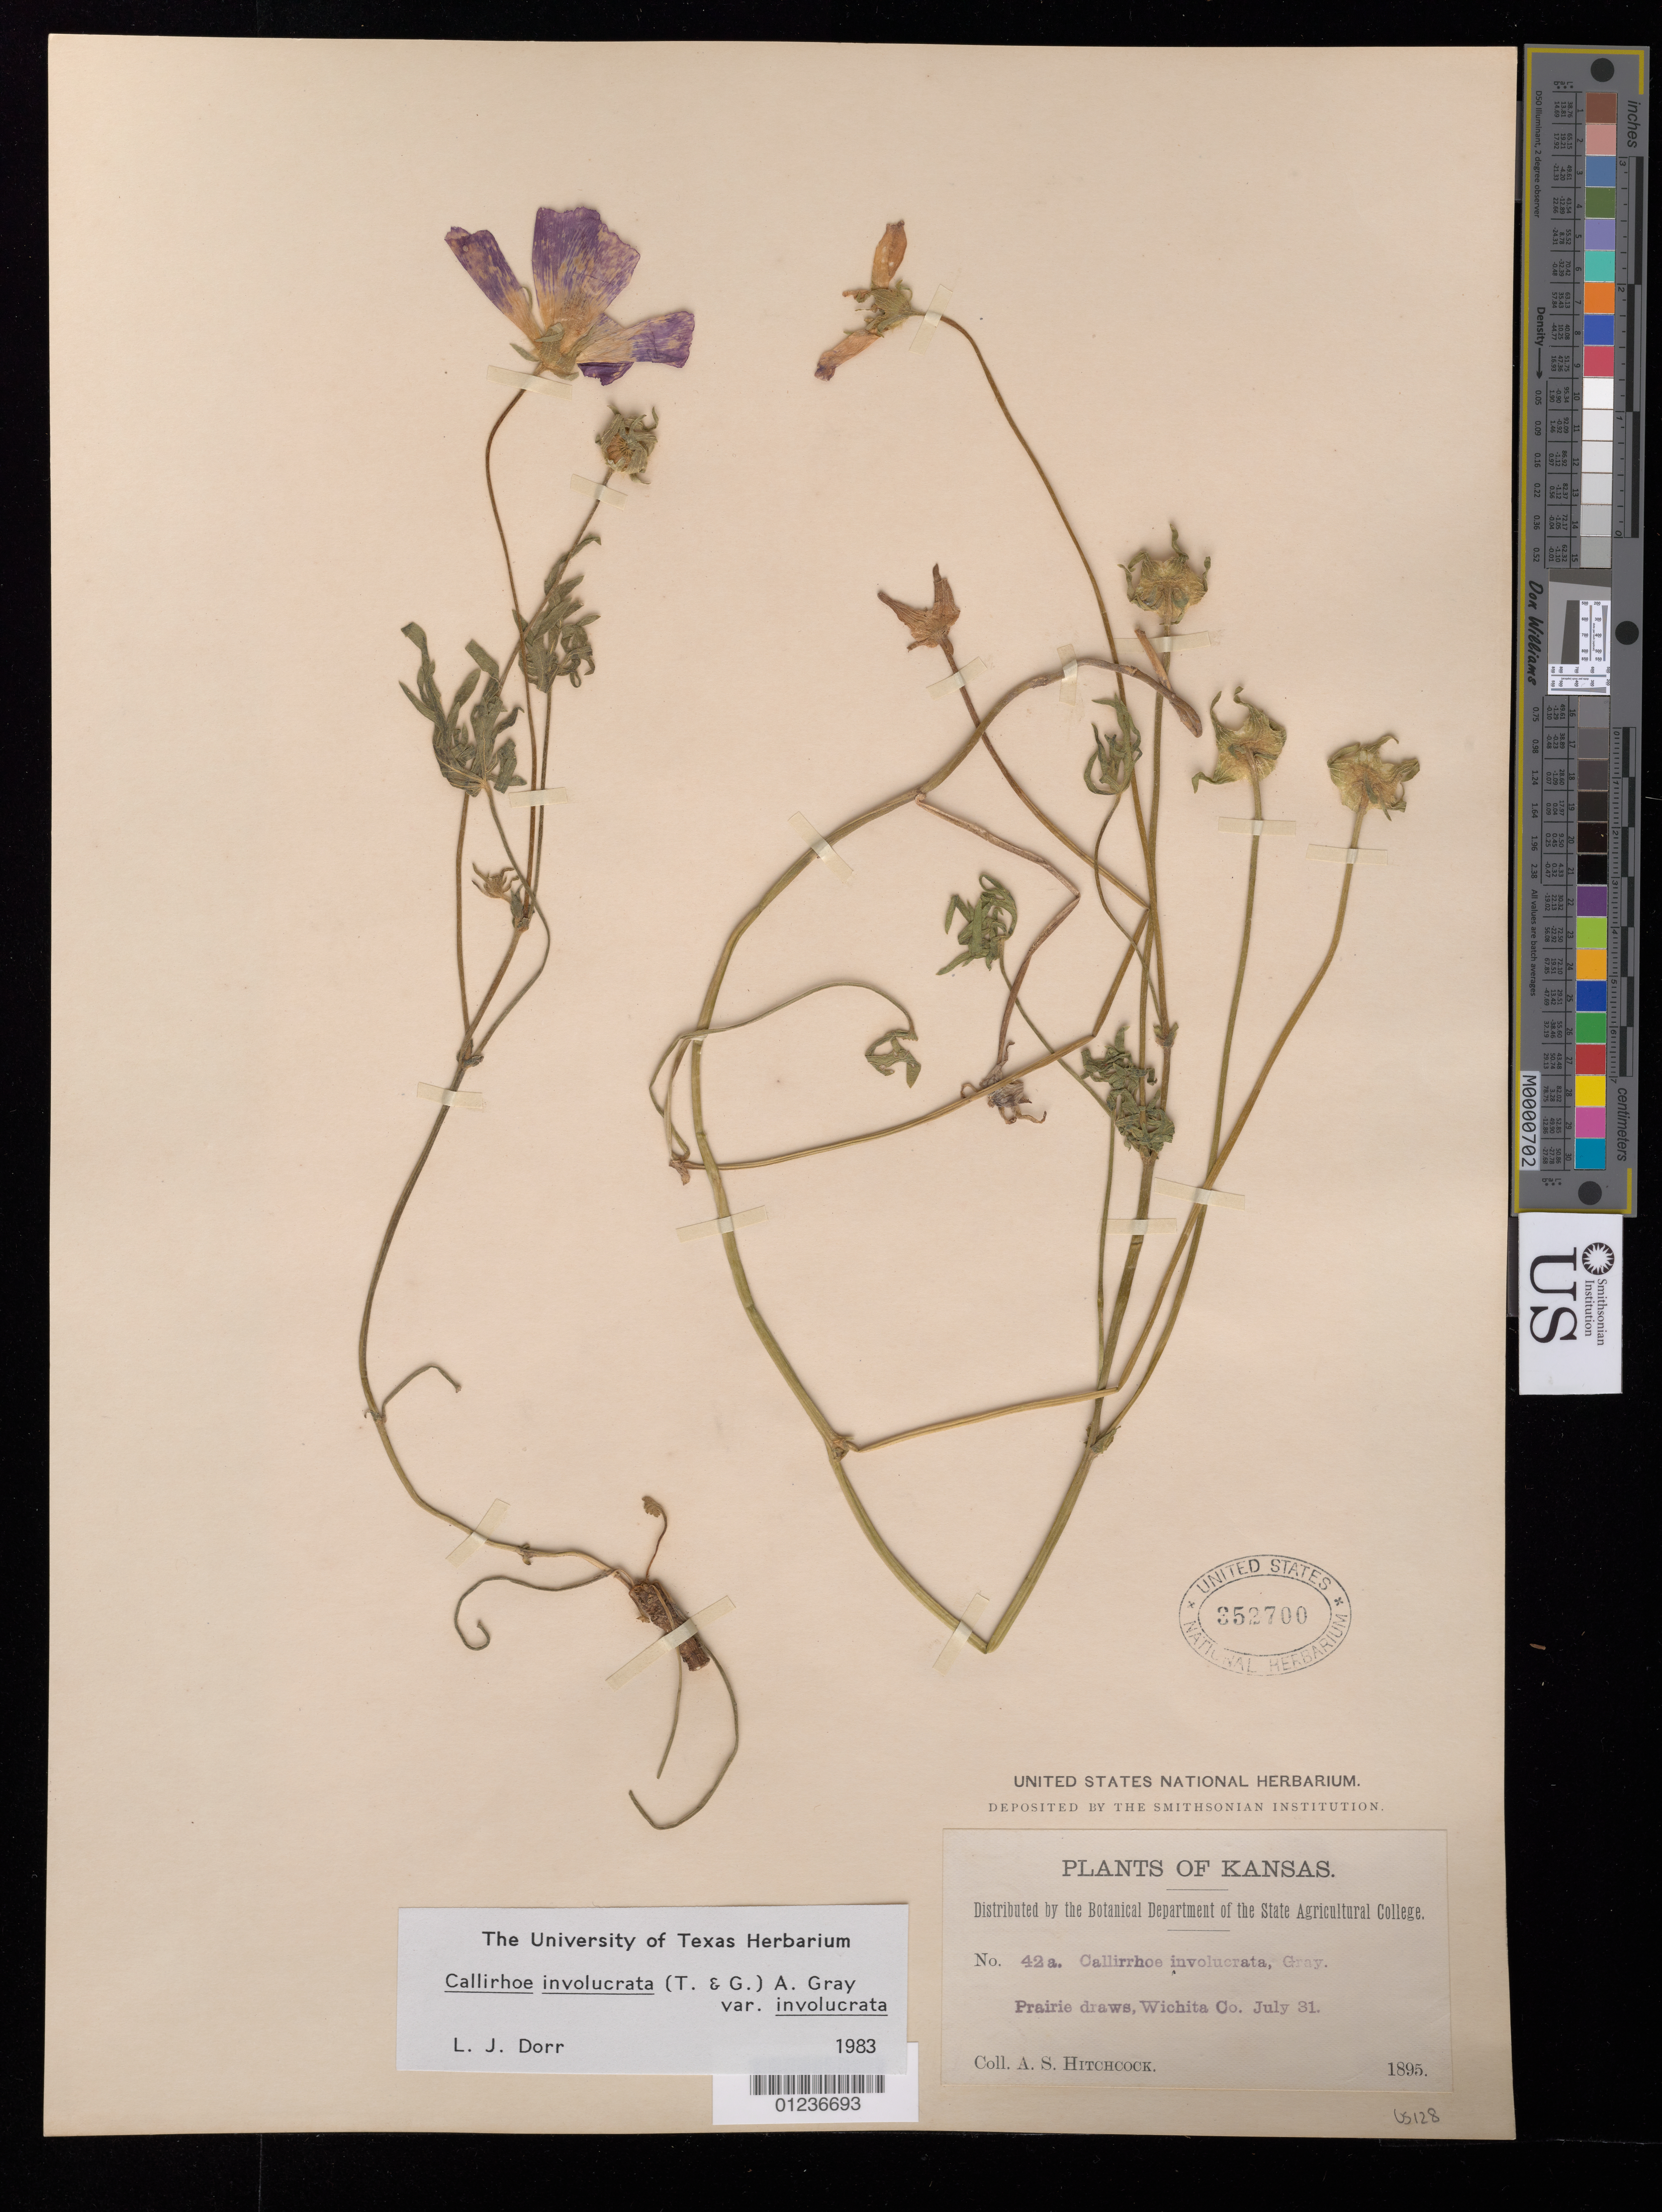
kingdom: Plantae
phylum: Tracheophyta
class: Magnoliopsida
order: Malvales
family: Malvaceae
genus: Callirhoe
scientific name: Callirhoe involucrata var. involucrata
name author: (Torr. & A. Gray) A. Gray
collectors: A. S. Hitchcock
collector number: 42 a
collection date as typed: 1895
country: United States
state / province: Kansas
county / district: Wichita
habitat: Prairie draws.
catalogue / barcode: US 352700